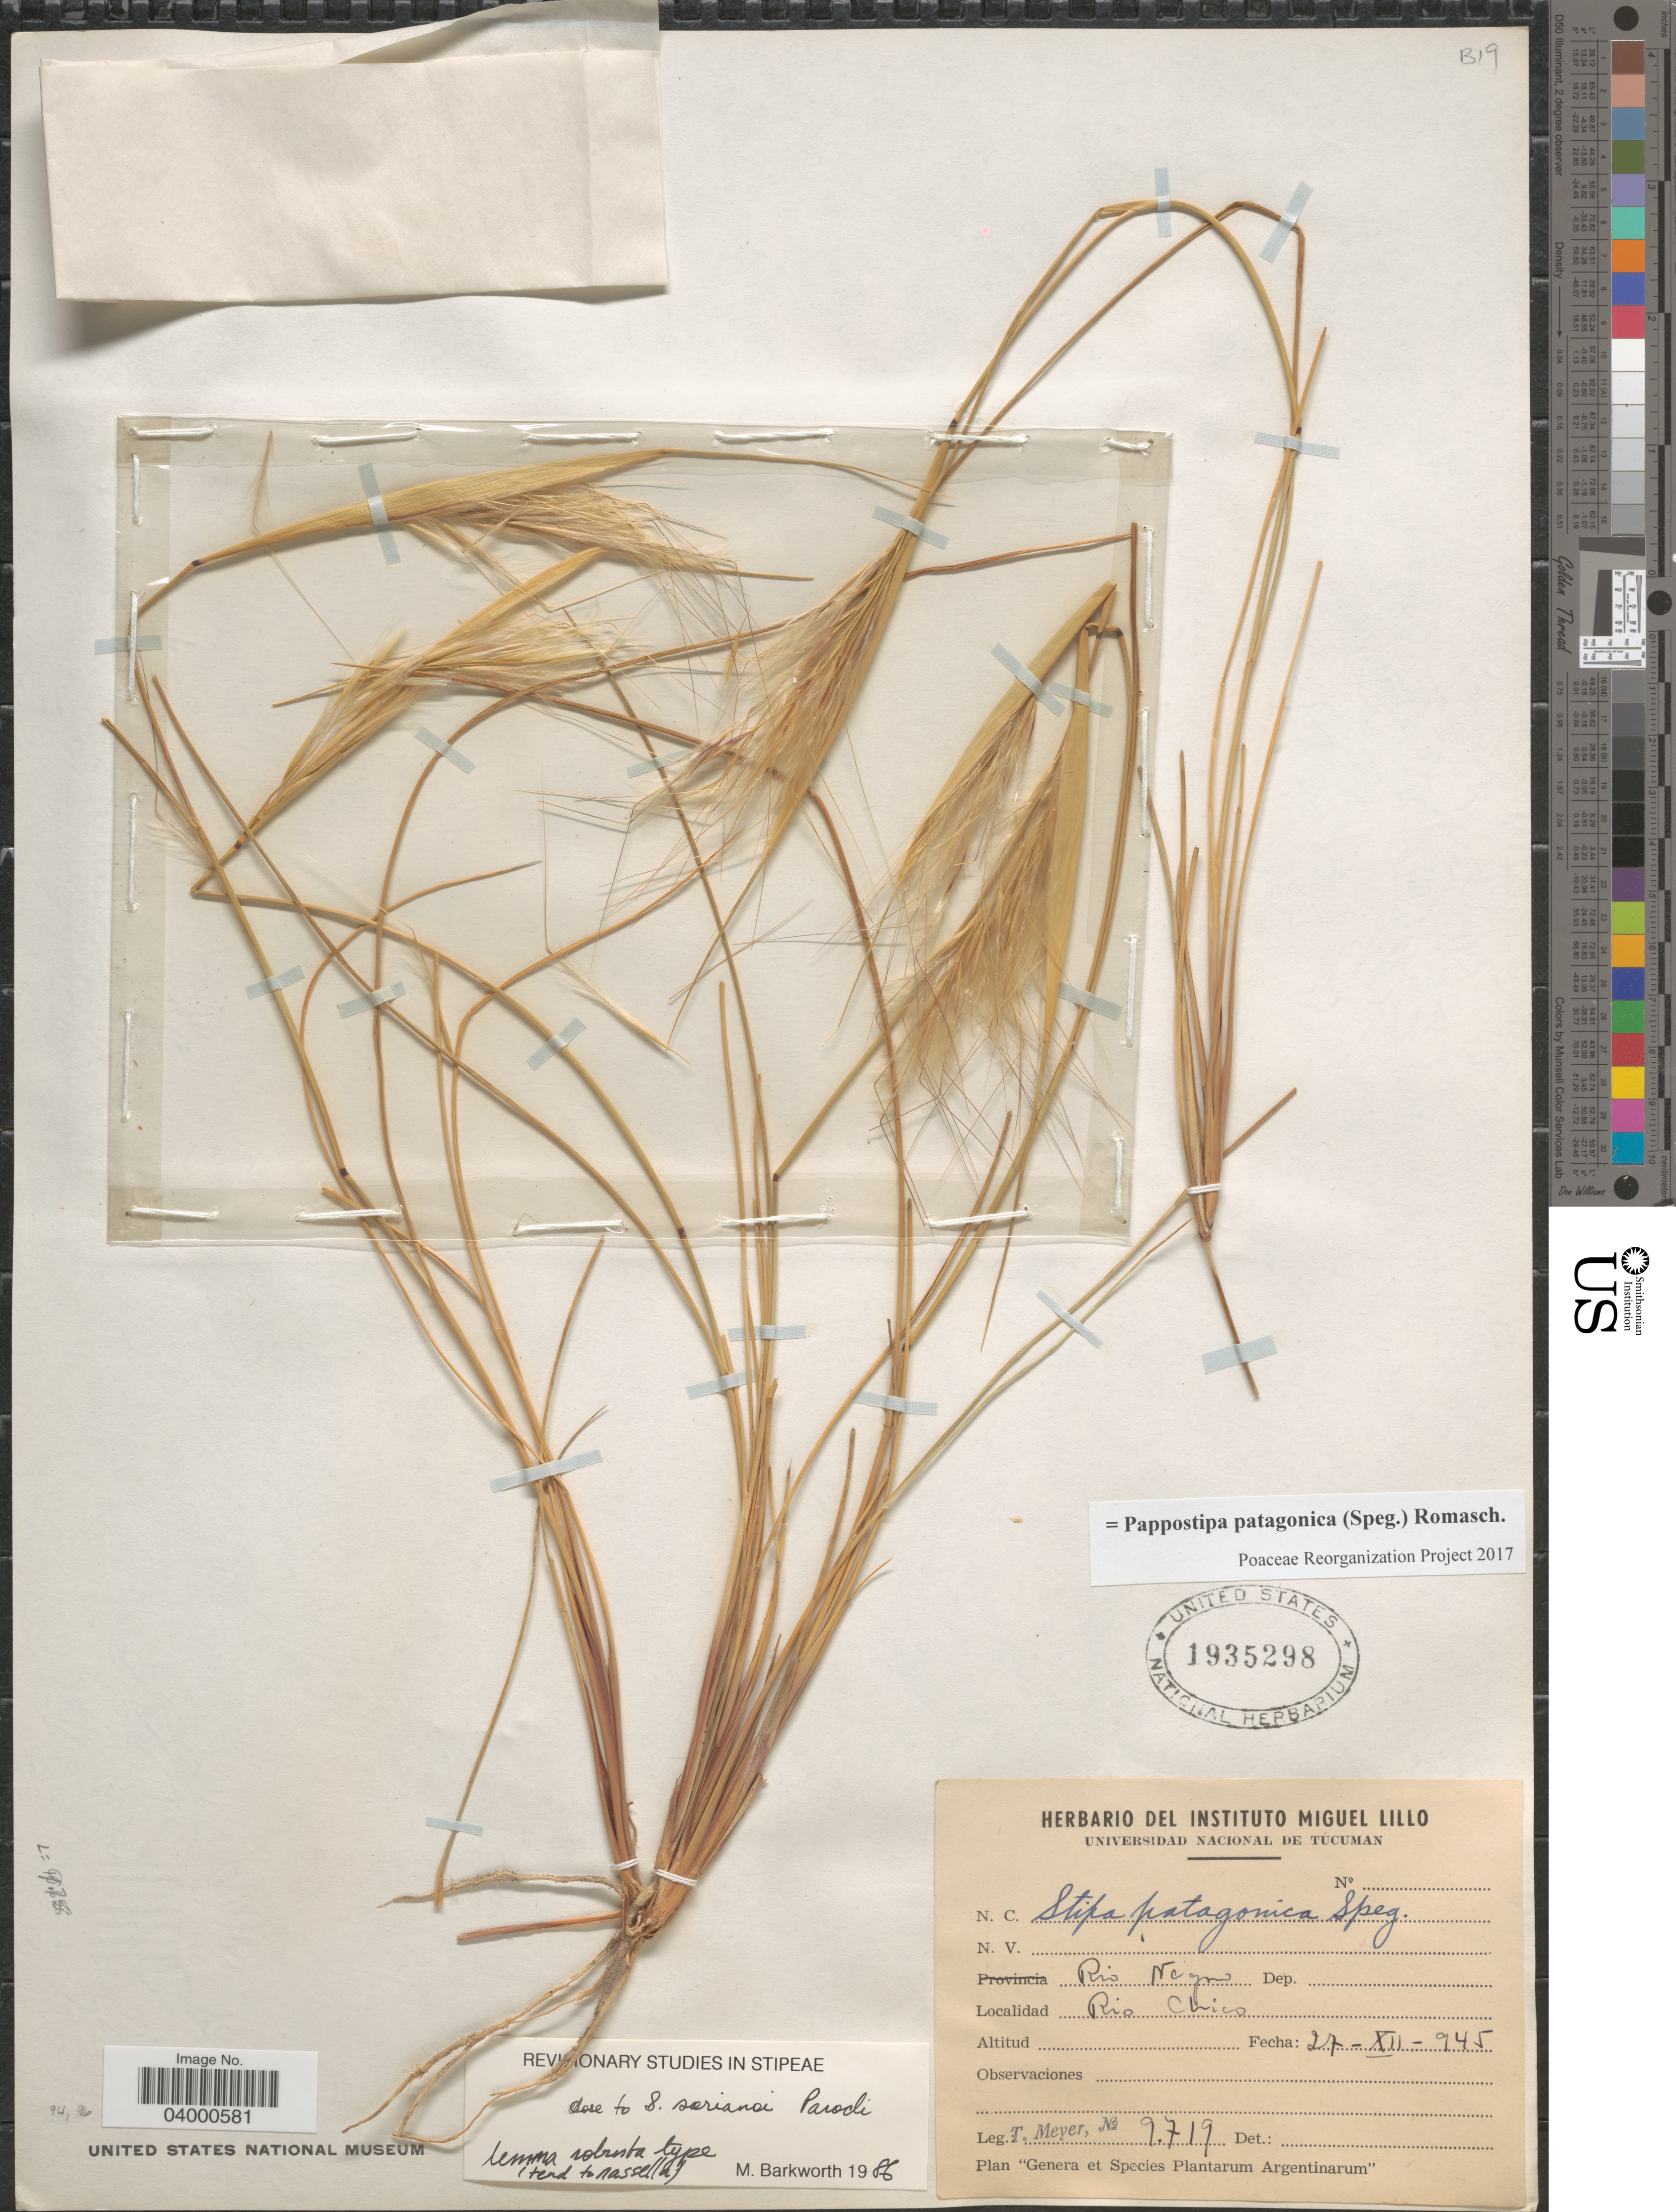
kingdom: Plantae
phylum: Tracheophyta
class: Liliopsida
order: Poales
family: Poaceae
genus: Pappostipa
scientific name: Pappostipa patagonica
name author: (Speg.) Romasch.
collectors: T. Meyer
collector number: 9719*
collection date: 1945-12-27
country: Argentina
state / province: Rio Negro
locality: Rio Chico.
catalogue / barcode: US 1935298